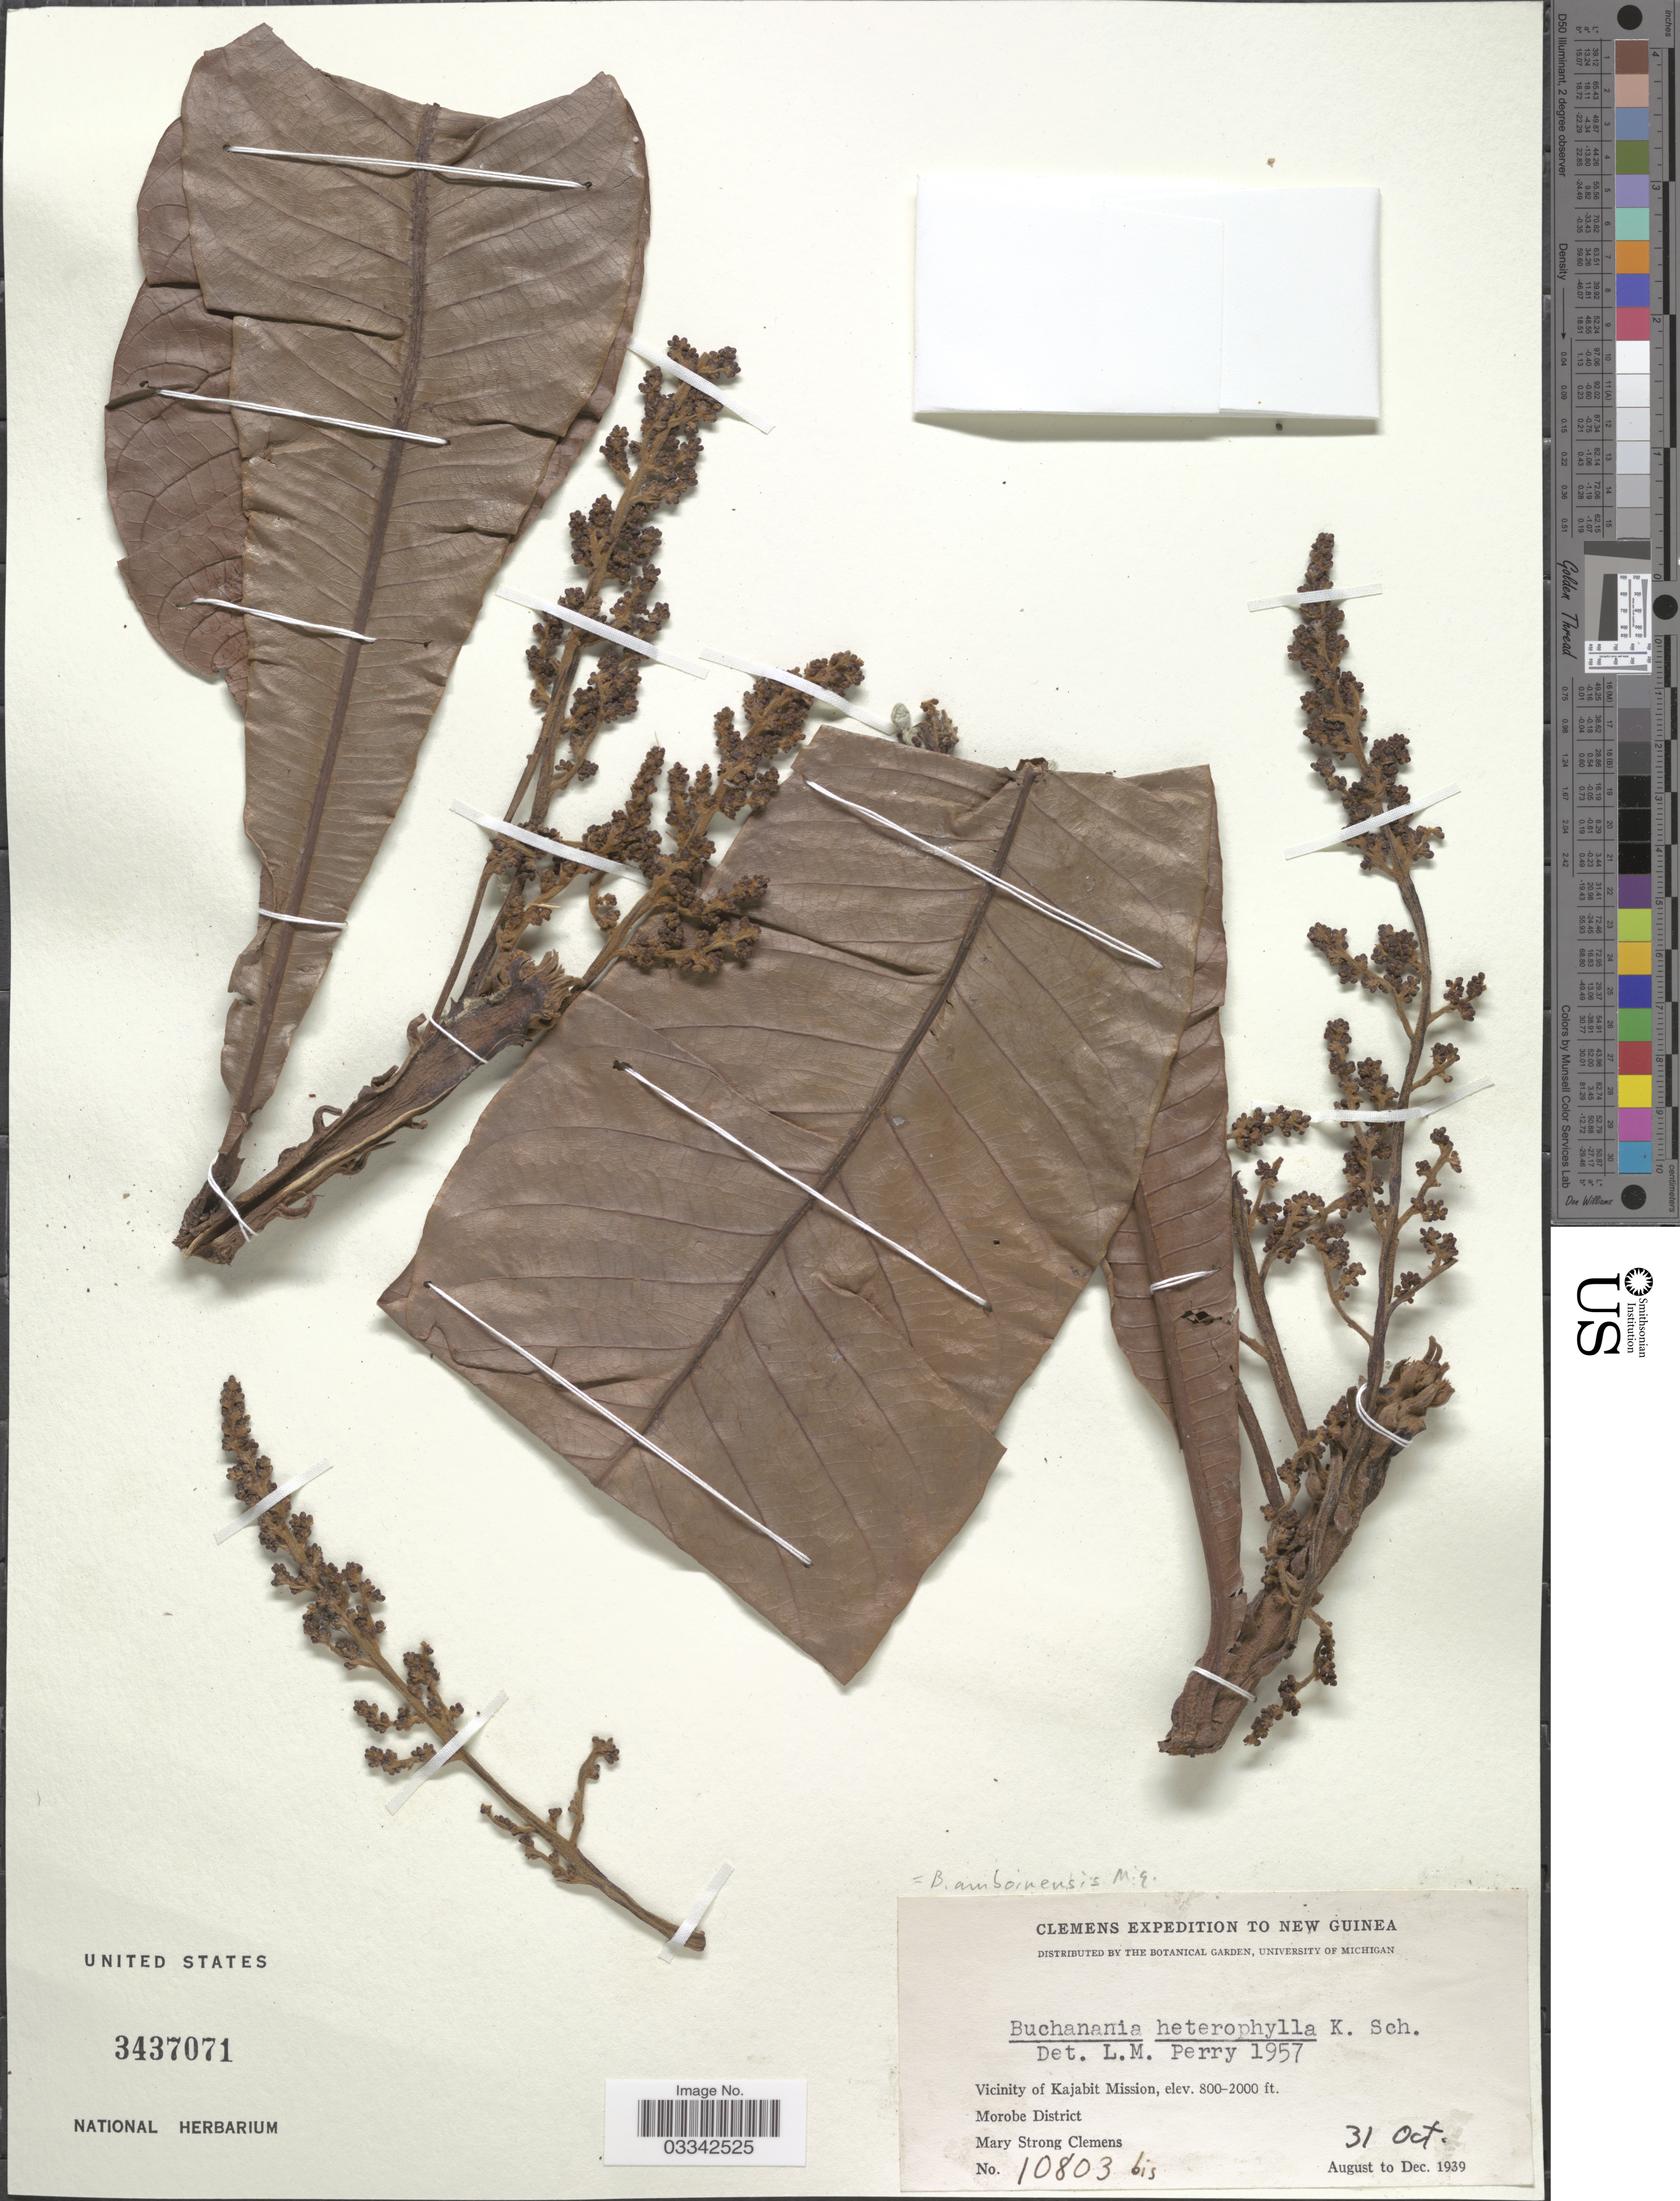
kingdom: Plantae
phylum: Tracheophyta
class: Magnoliopsida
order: Sapindales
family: Anacardiaceae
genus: Buchanania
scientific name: Buchanania amboinensis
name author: Miq.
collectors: M. S. Clemens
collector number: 10803 bis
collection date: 1939-10-31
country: Papua New Guinea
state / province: Morobe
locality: New Guinea. Vicinity of Kajabit Mission. Morobe District.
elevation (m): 244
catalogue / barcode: US 3437071